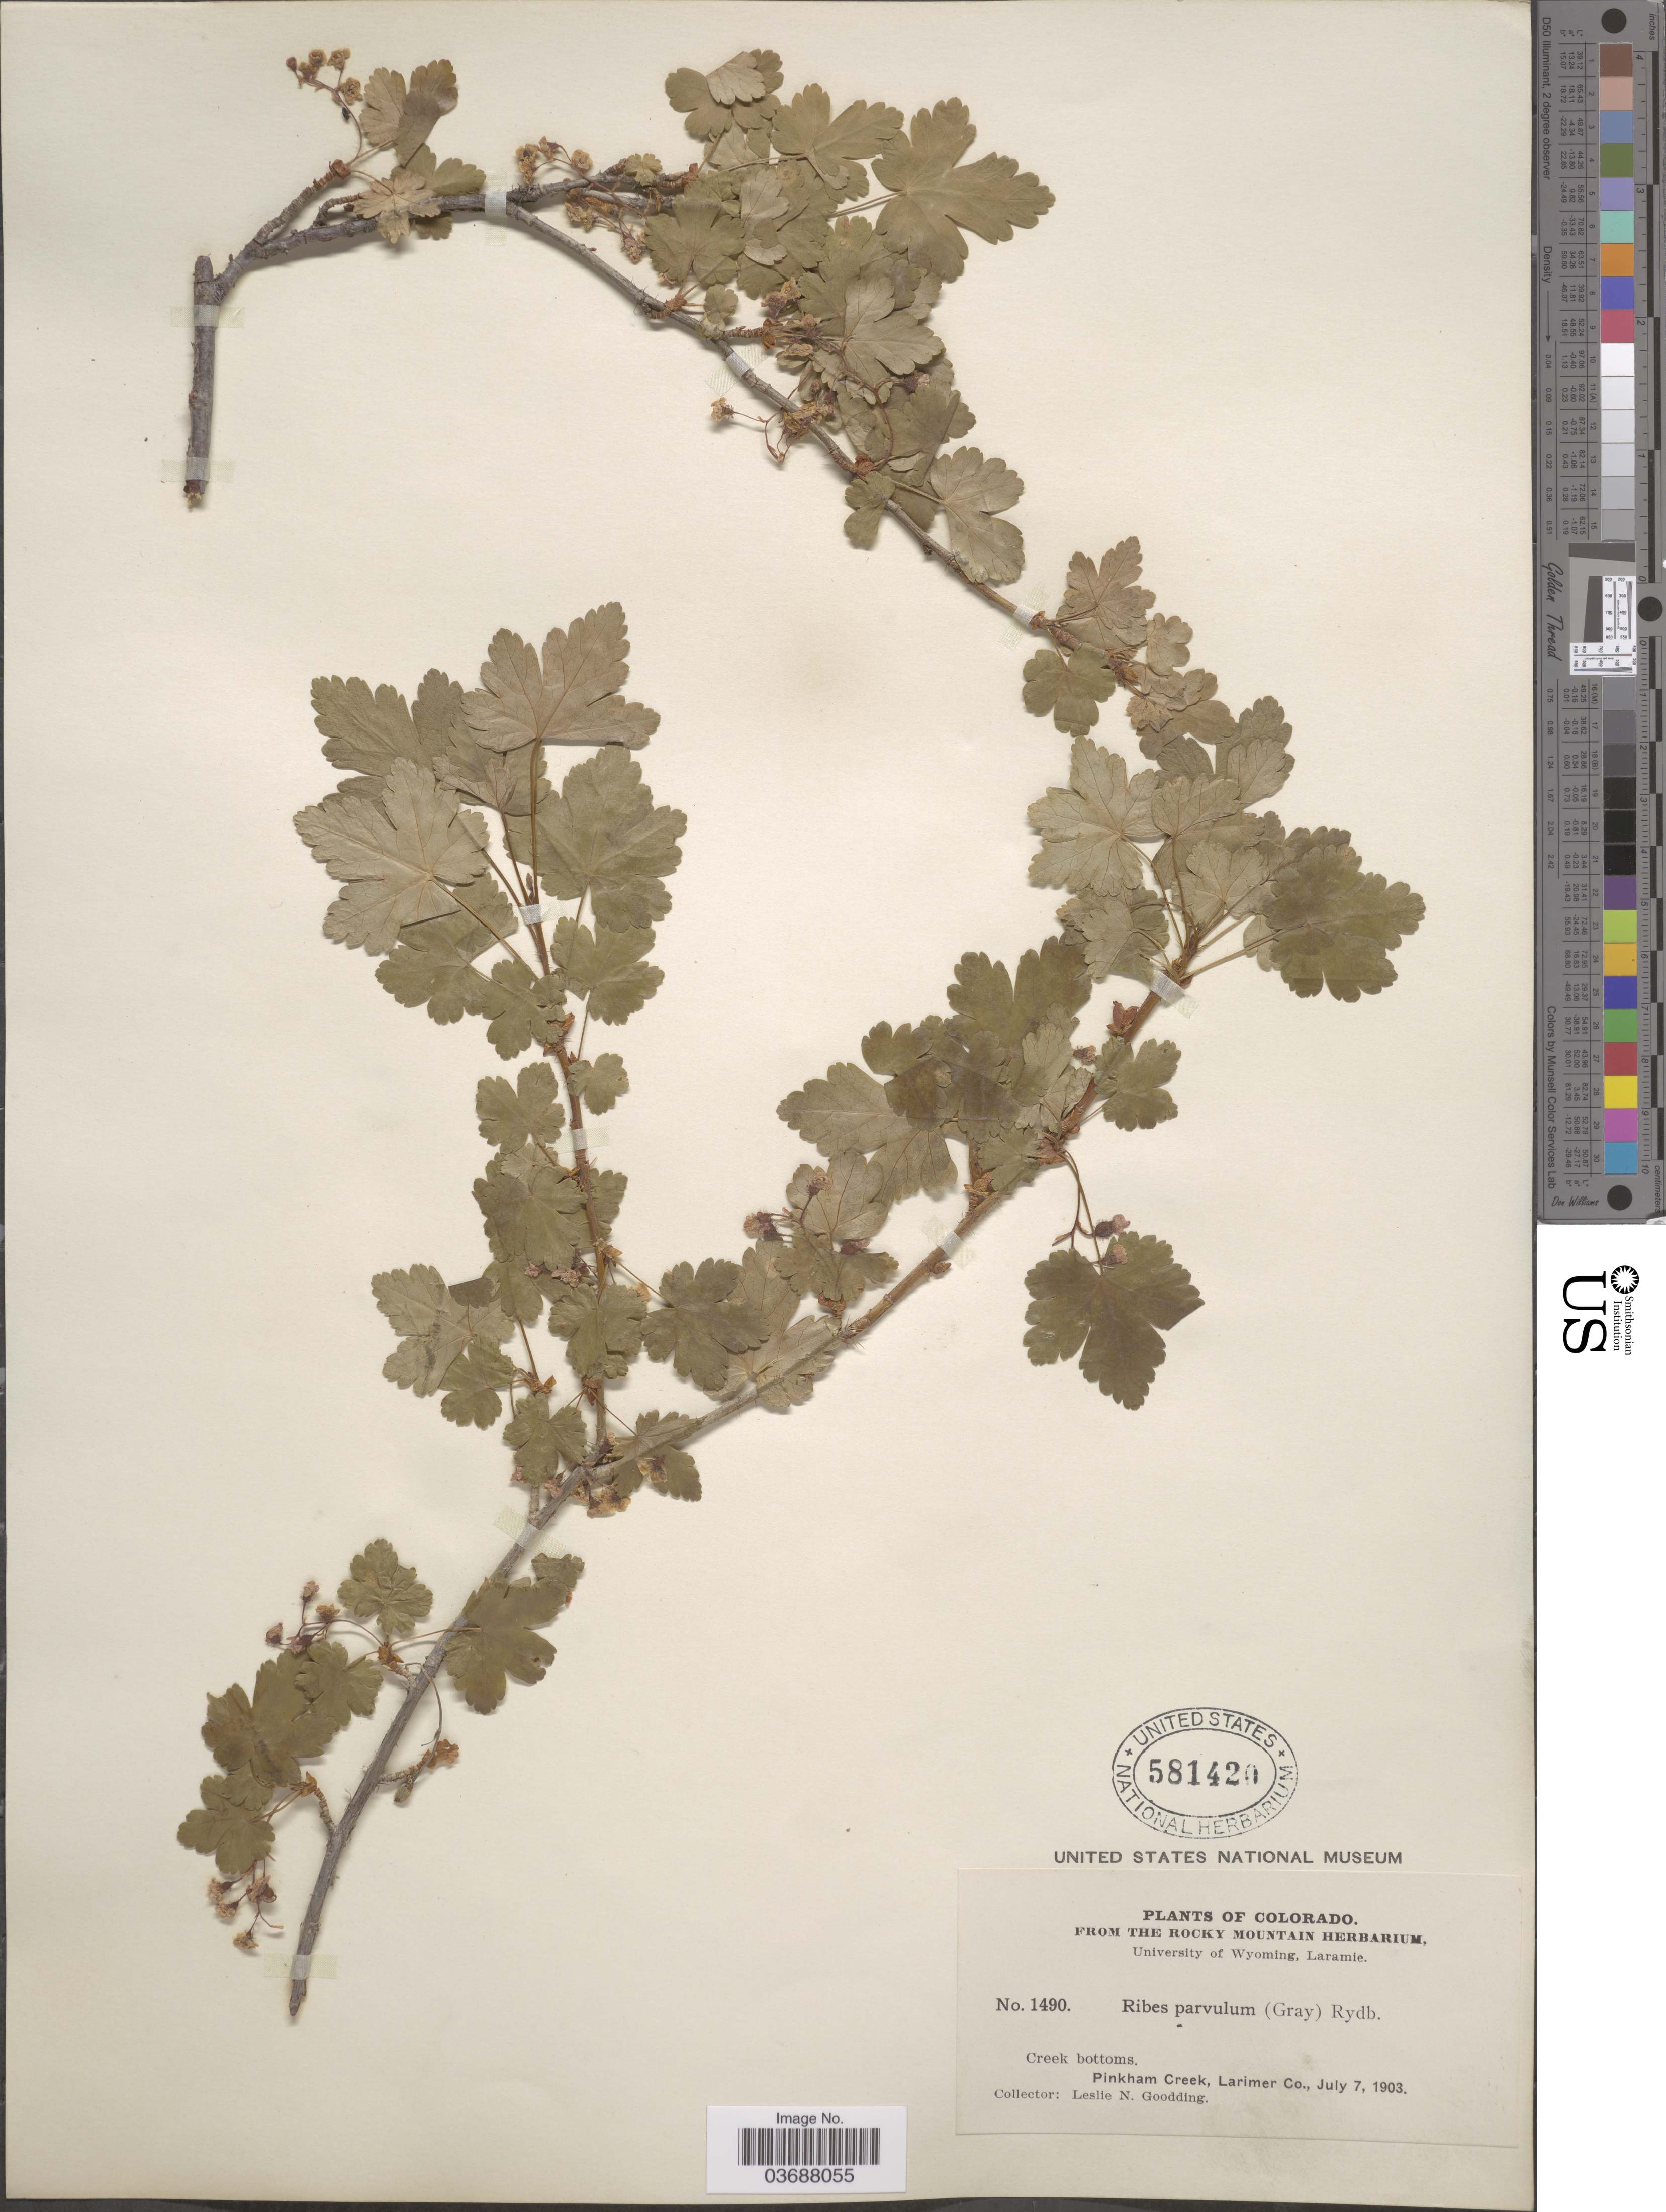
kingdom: Plantae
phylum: Tracheophyta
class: Magnoliopsida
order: Saxifragales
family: Grossulariaceae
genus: Ribes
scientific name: Ribes lacustre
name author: (Pers.) Poir.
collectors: L. N. Goodding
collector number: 1490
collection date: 1903-07-07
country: United States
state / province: Colorado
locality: Pinkham Creek, Larimer Co.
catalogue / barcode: US 581420